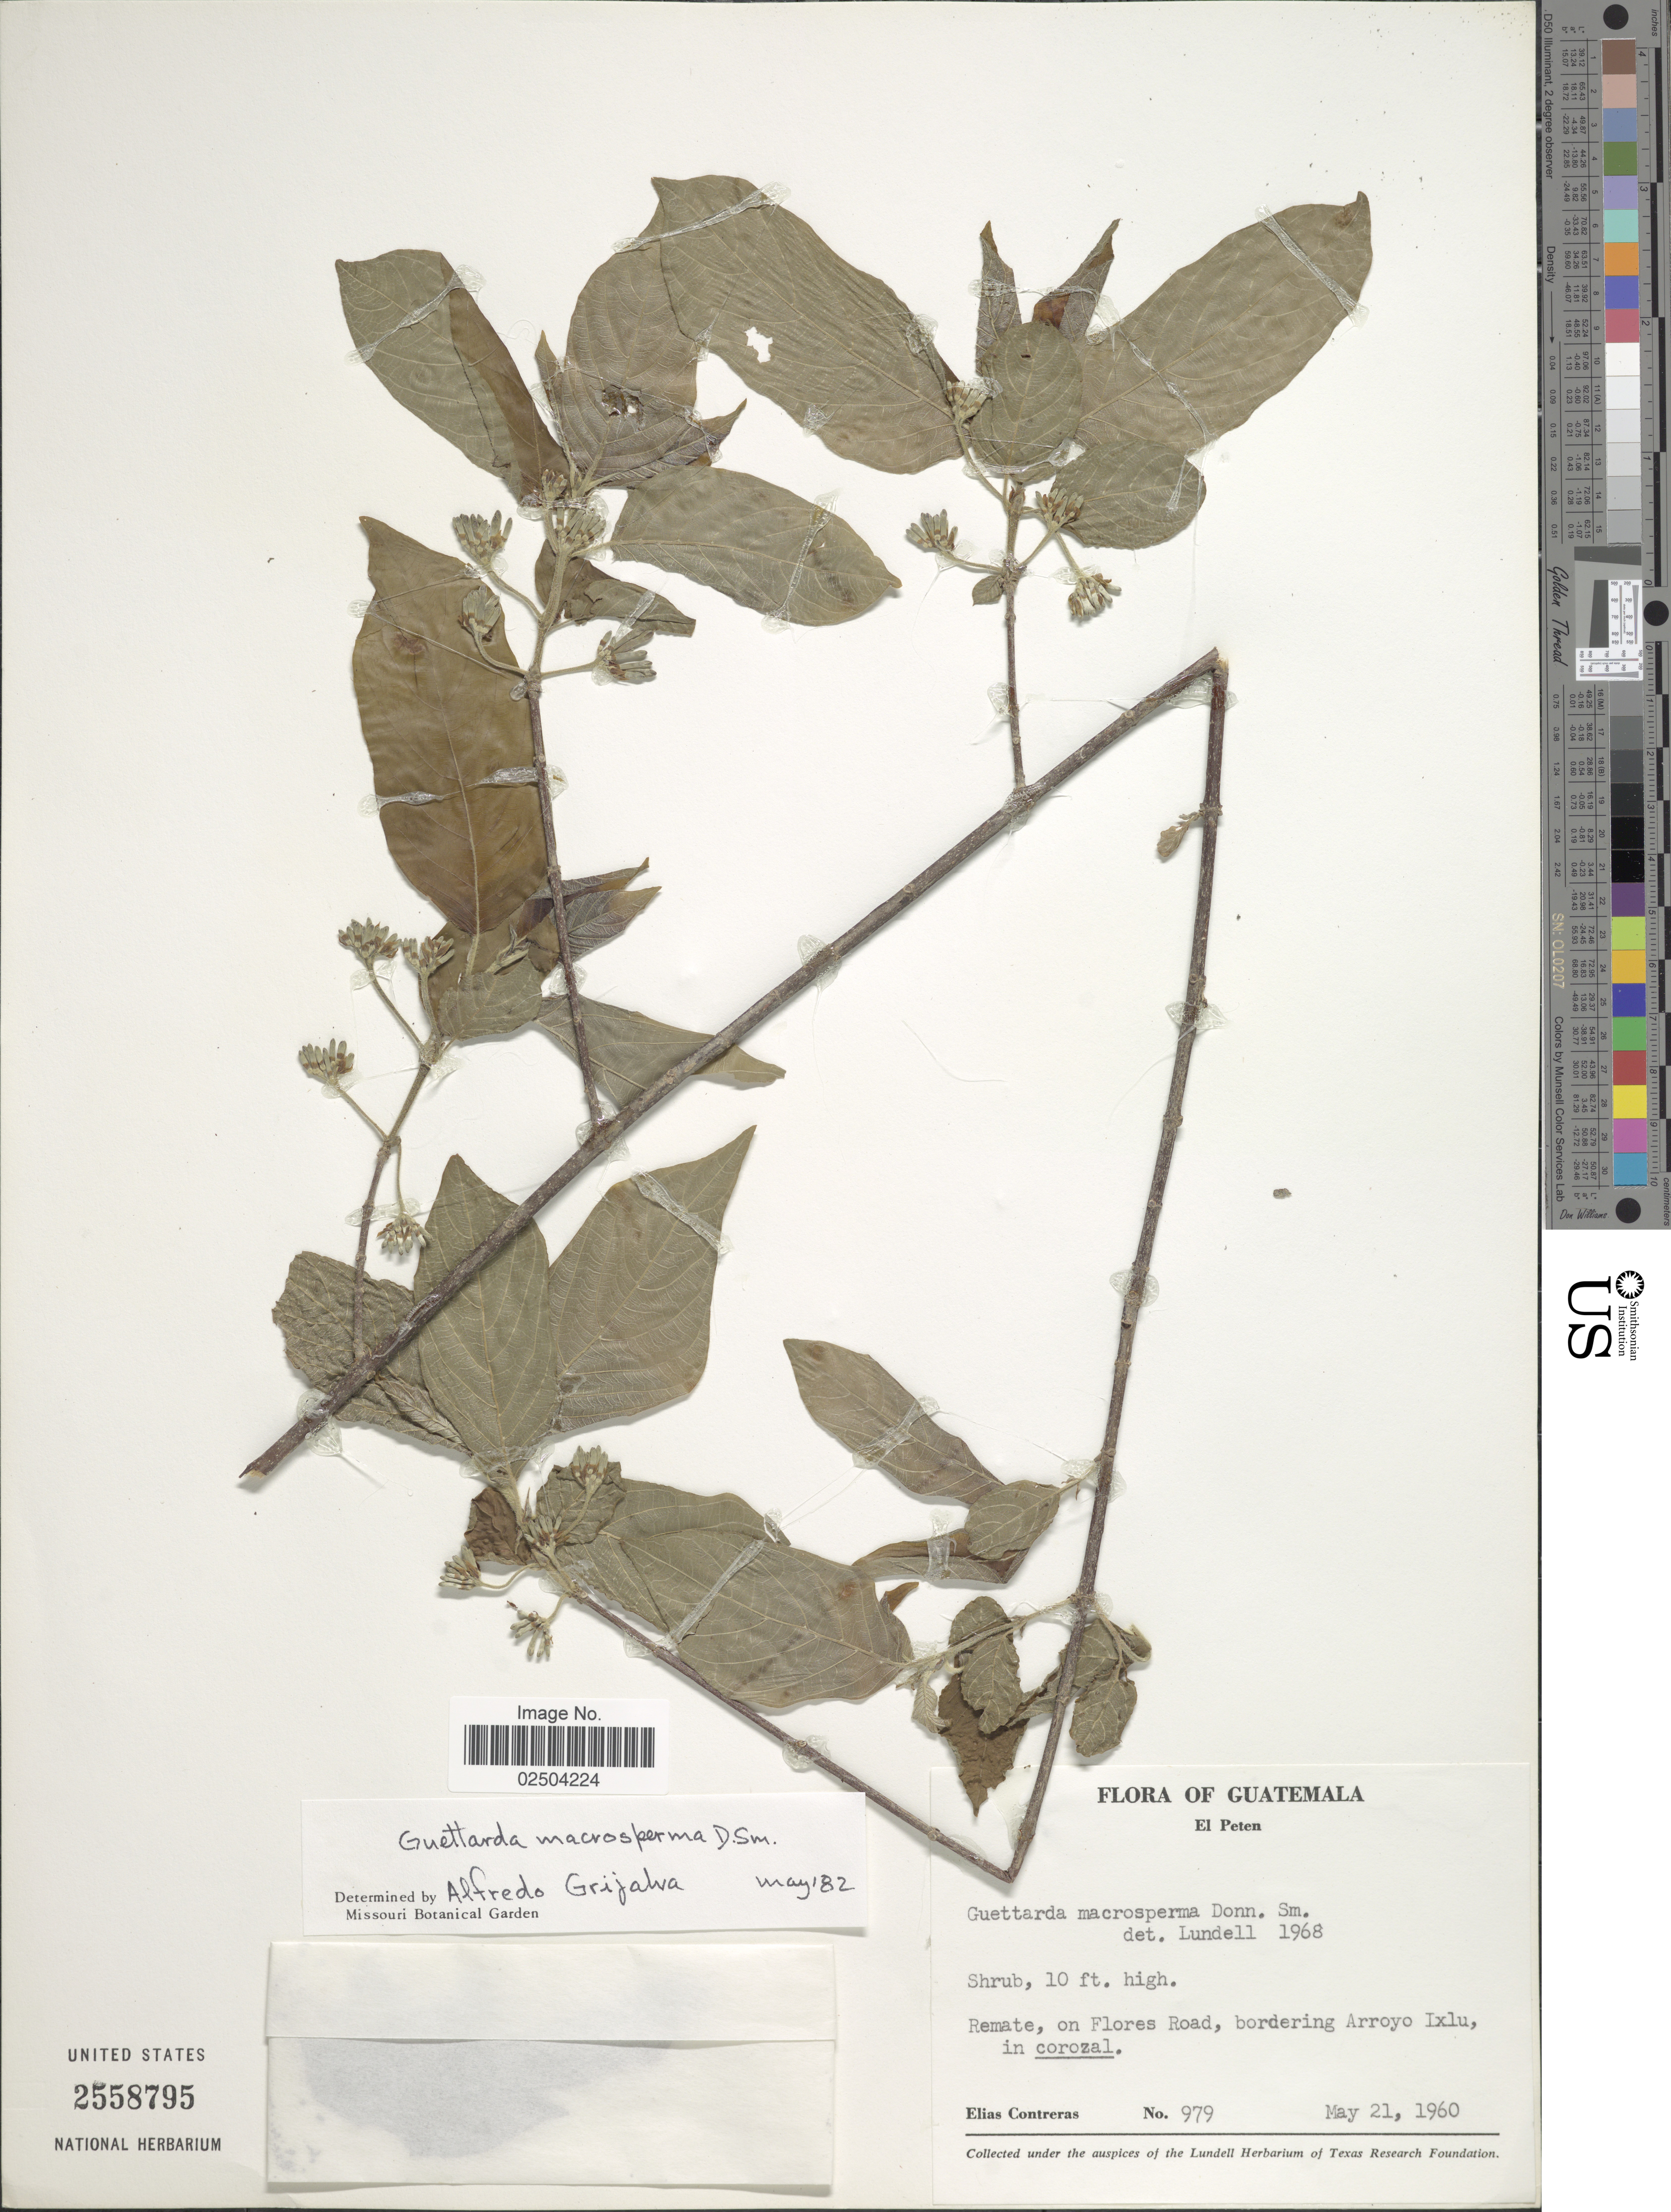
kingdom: Plantae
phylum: Tracheophyta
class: Magnoliopsida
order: Gentianales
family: Rubiaceae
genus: Guettarda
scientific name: Guettarda macrosperma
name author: Donn. Sm.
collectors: E. Contreras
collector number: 979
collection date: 1960-05-21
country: Guatemala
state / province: El Petén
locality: Remate, on Flores Road, bordering Arroyo Ixlu, in corozal.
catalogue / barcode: US 2558795